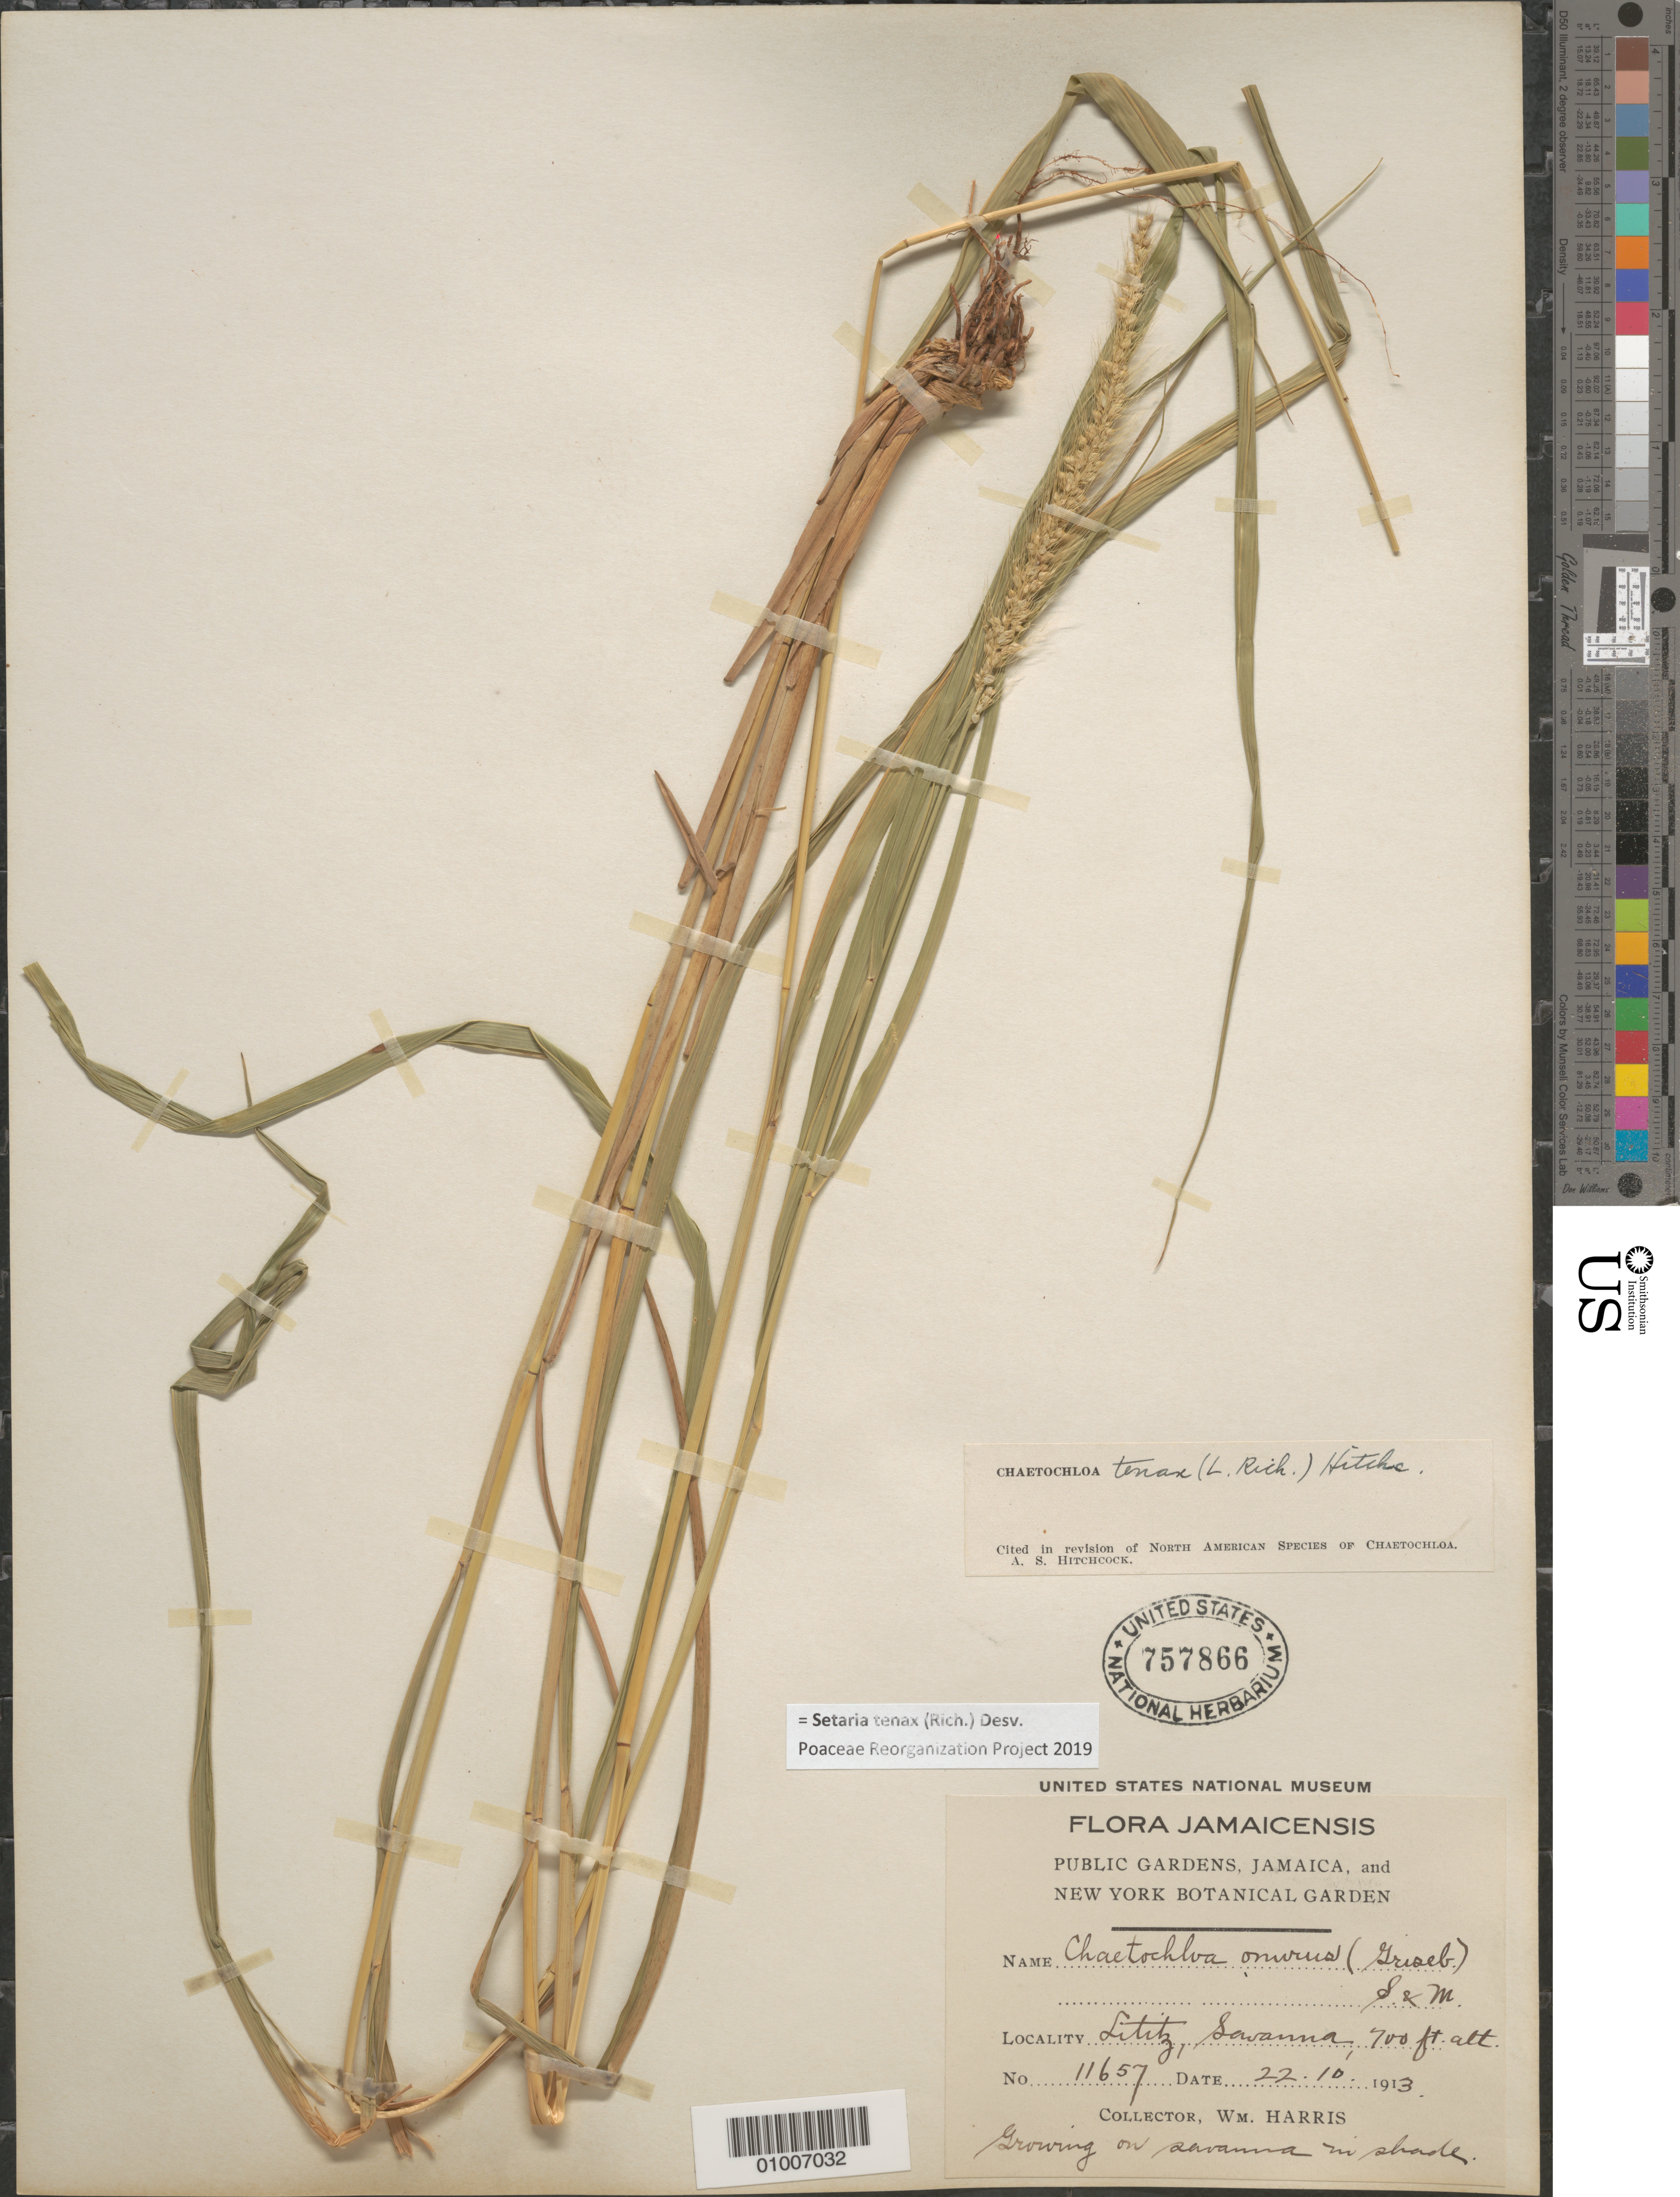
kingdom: Plantae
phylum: Tracheophyta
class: Liliopsida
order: Poales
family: Poaceae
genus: Setaria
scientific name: Setaria tenax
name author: (Rich.) Desv.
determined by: Poaceae Reorganization Project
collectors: W. Harris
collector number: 11657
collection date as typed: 22 Oct 1913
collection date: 1913-10-22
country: Jamaica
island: Jamaica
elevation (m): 213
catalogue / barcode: US 757866